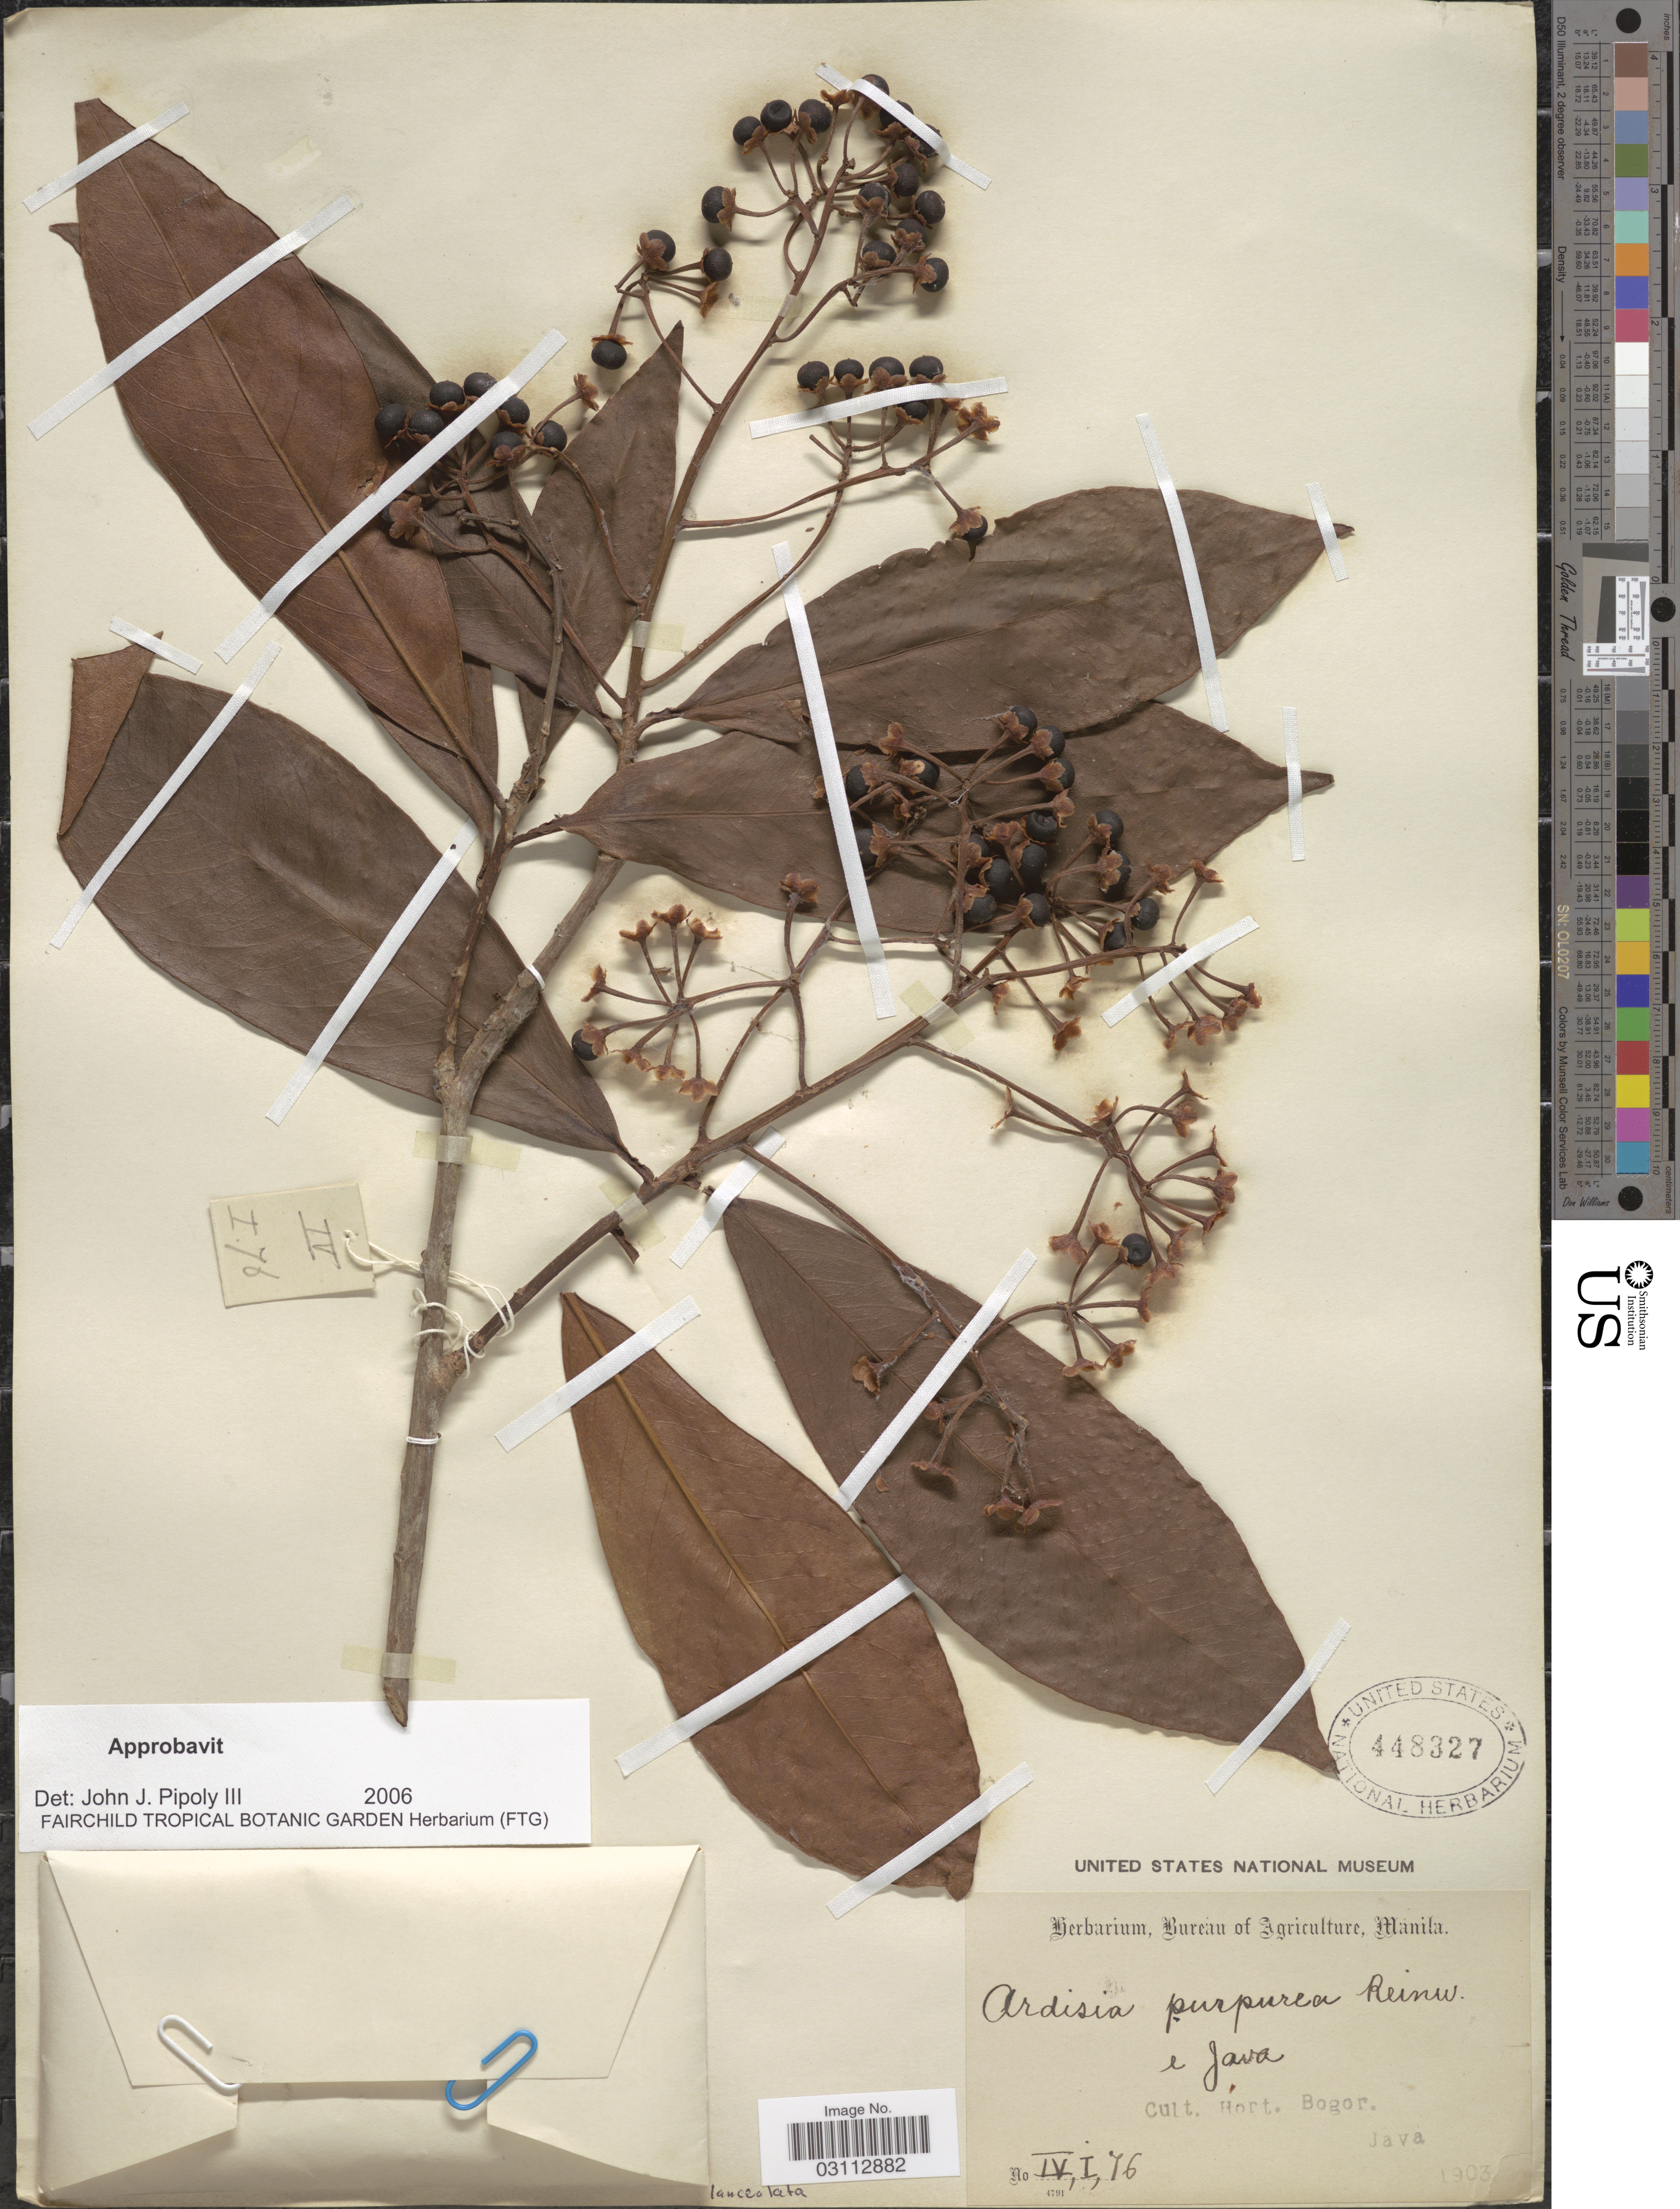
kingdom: Plantae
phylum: Tracheophyta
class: Magnoliopsida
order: Ericales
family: Primulaceae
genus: Ardisia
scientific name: Ardisia purpurea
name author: Reinw. ex Blume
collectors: Ex herb. Bureau of Agriculture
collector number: IV,I,76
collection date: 1903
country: Indonesia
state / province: Java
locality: Hort. Bogor.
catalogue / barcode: US 448327